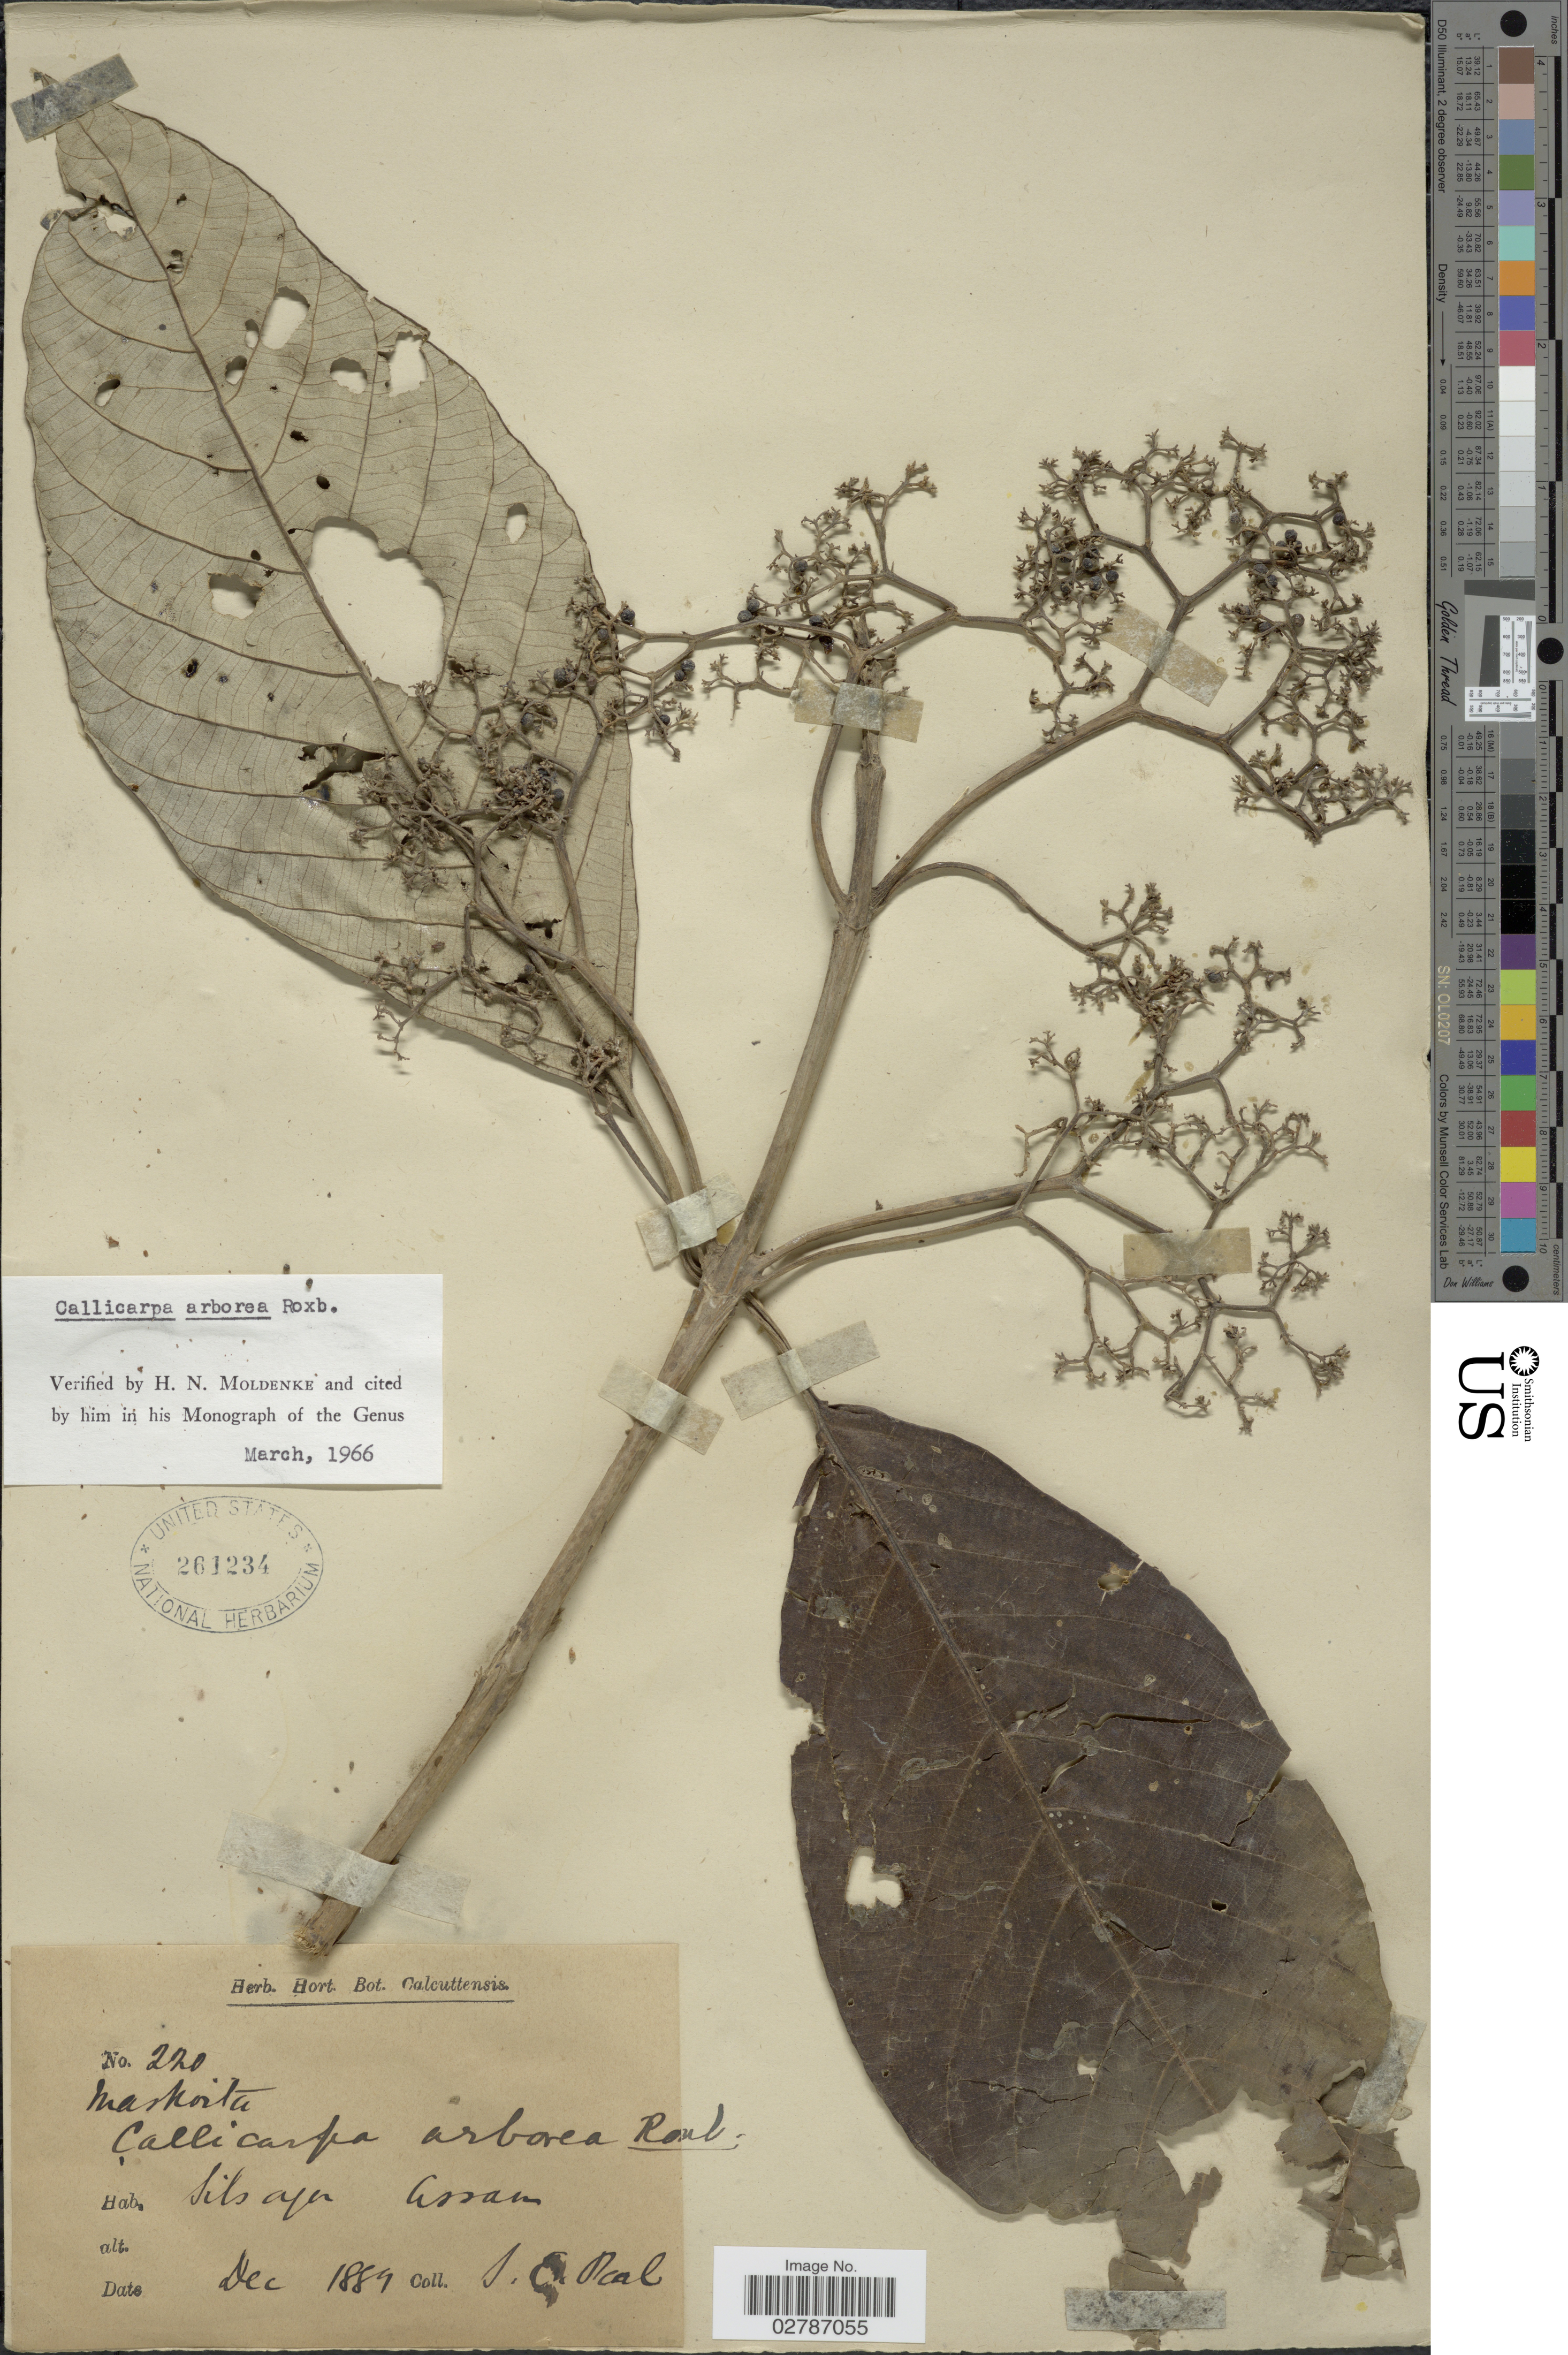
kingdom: Plantae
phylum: Tracheophyta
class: Magnoliopsida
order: Lamiales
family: Lamiaceae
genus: Callicarpa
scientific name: Callicarpa arborea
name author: Roxb.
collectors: S. Peal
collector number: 220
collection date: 1889-12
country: India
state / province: Assam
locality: Sibsagar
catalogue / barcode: US 261234